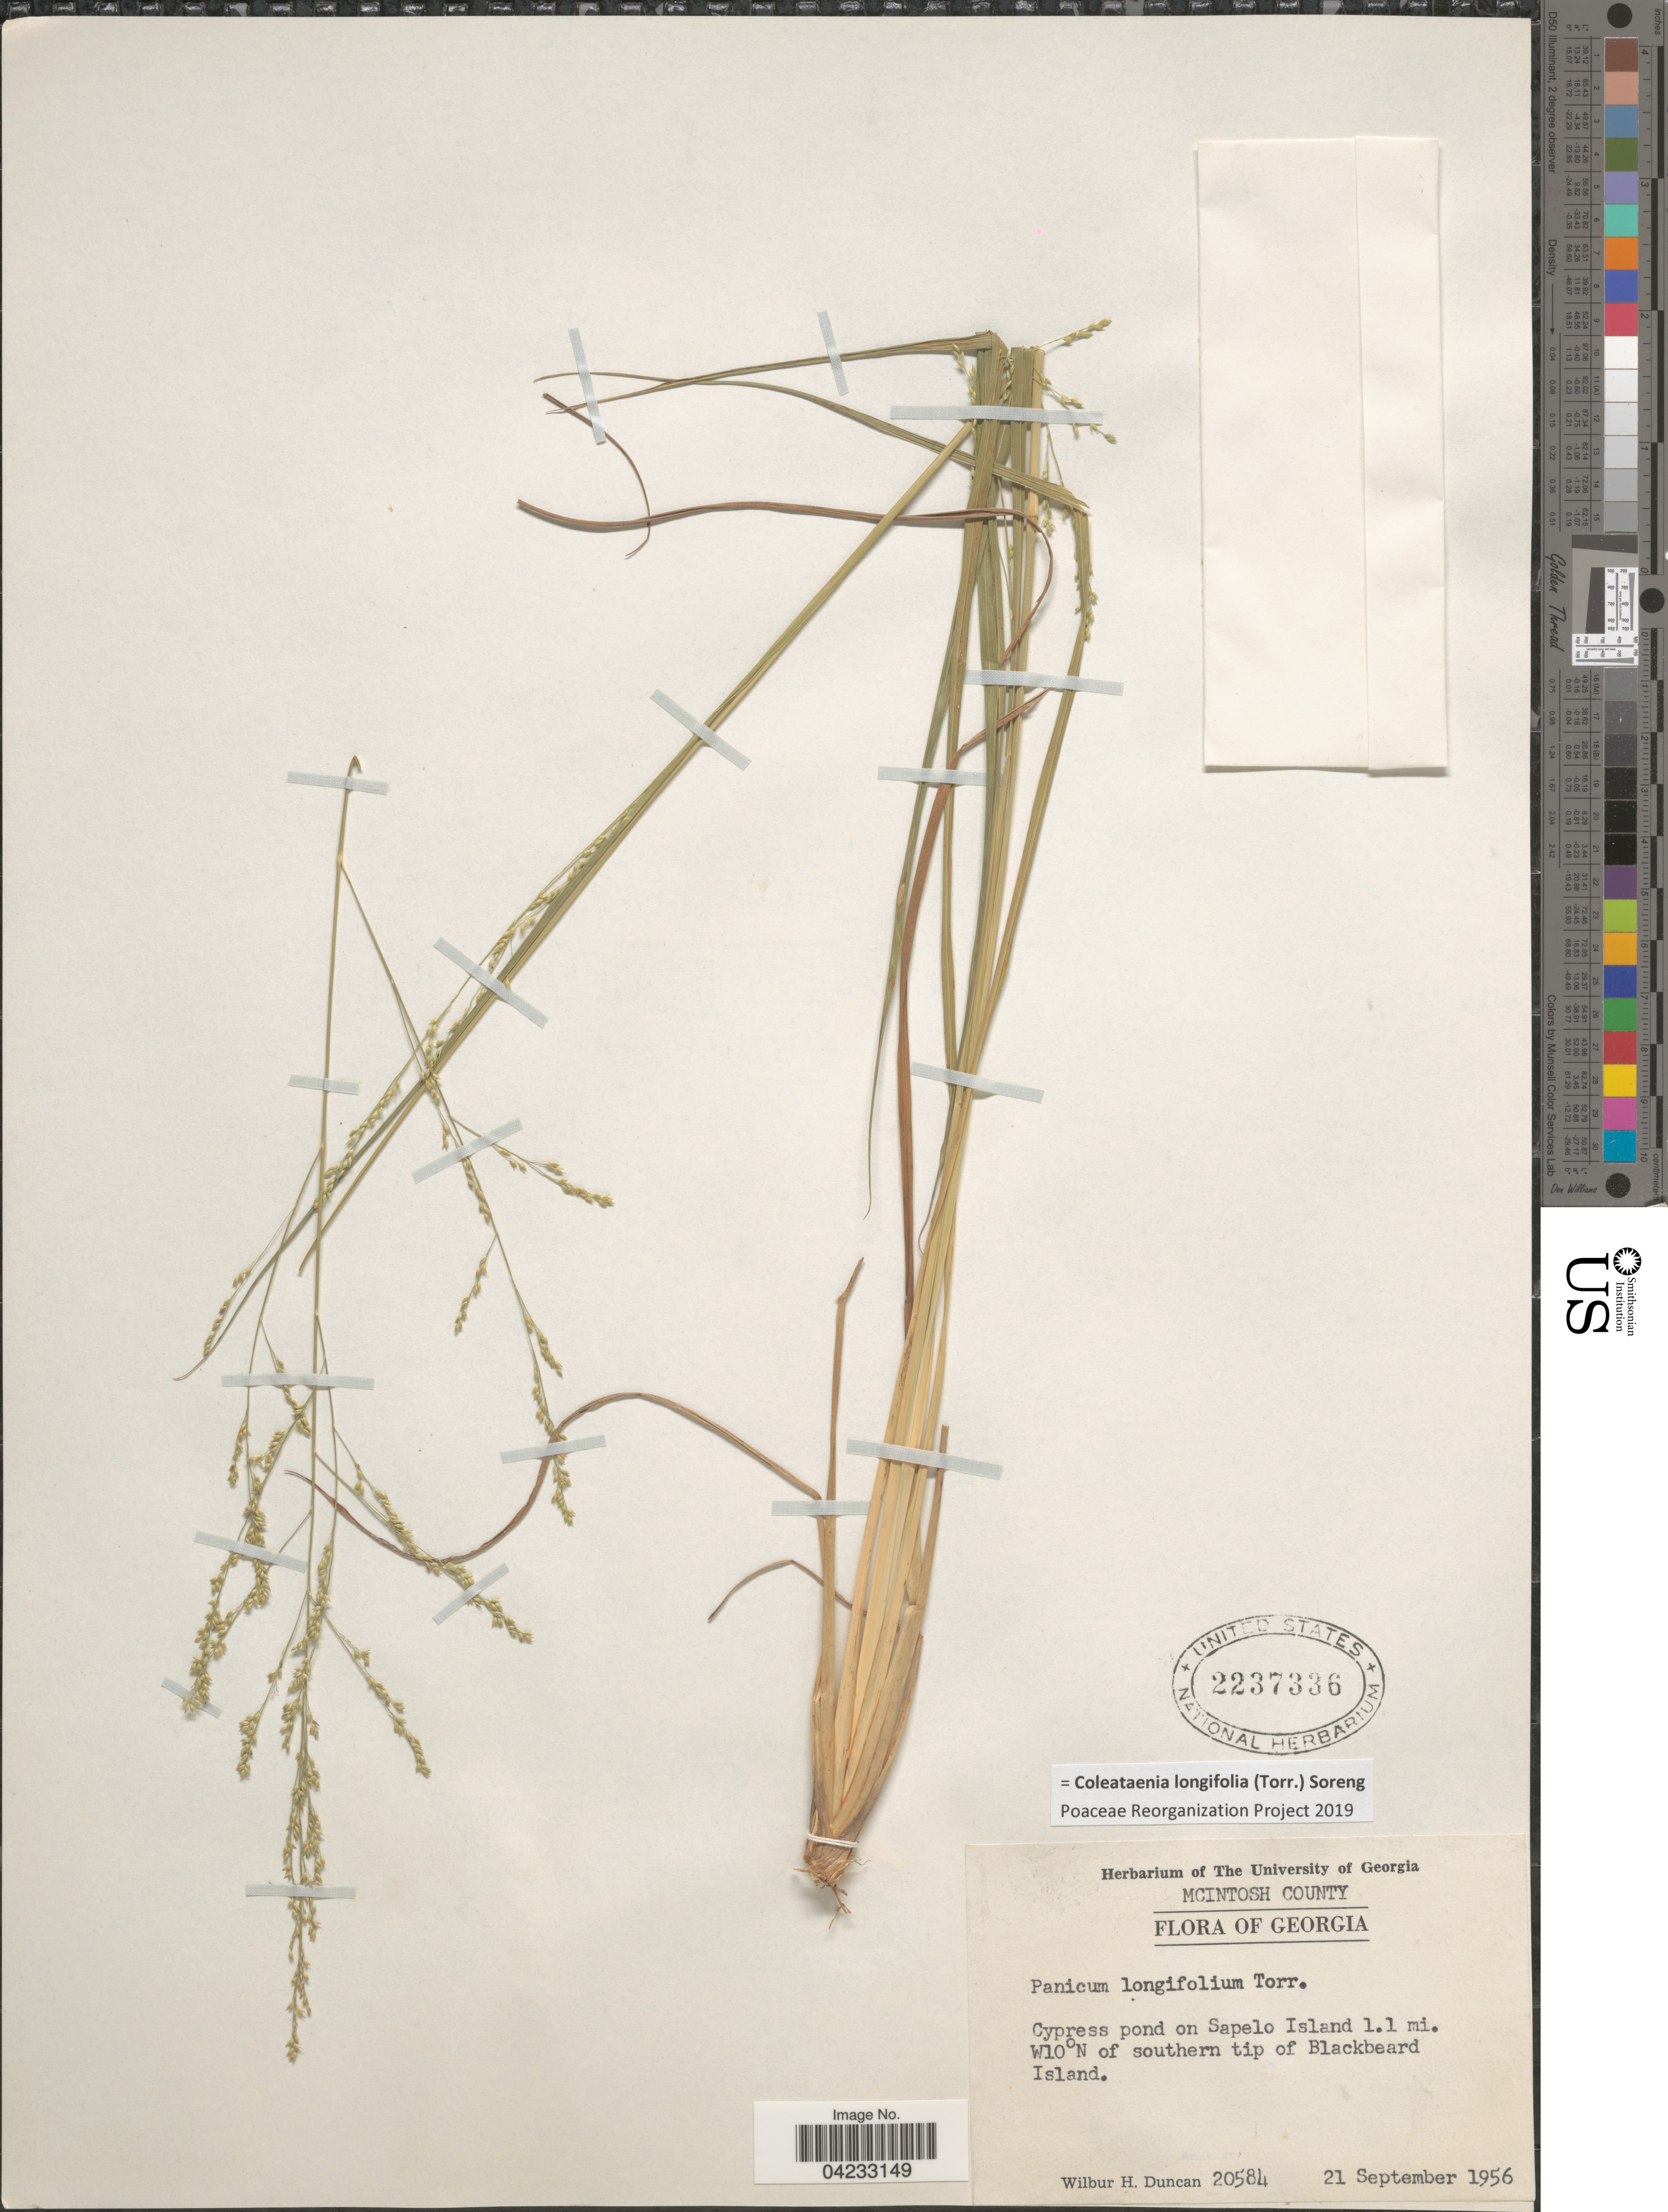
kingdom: Plantae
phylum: Tracheophyta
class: Liliopsida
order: Poales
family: Poaceae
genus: Coleataenia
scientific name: Coleataenia longifolia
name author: (Torr.) Soreng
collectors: W. H. Duncan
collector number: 20584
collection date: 1956-09-21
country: United States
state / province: Georgia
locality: McIntosh County. Cypress pond on Sapelo Island 1.1 mi. W10°N of southern tip of Blackbeard Island.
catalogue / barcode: US 2237336